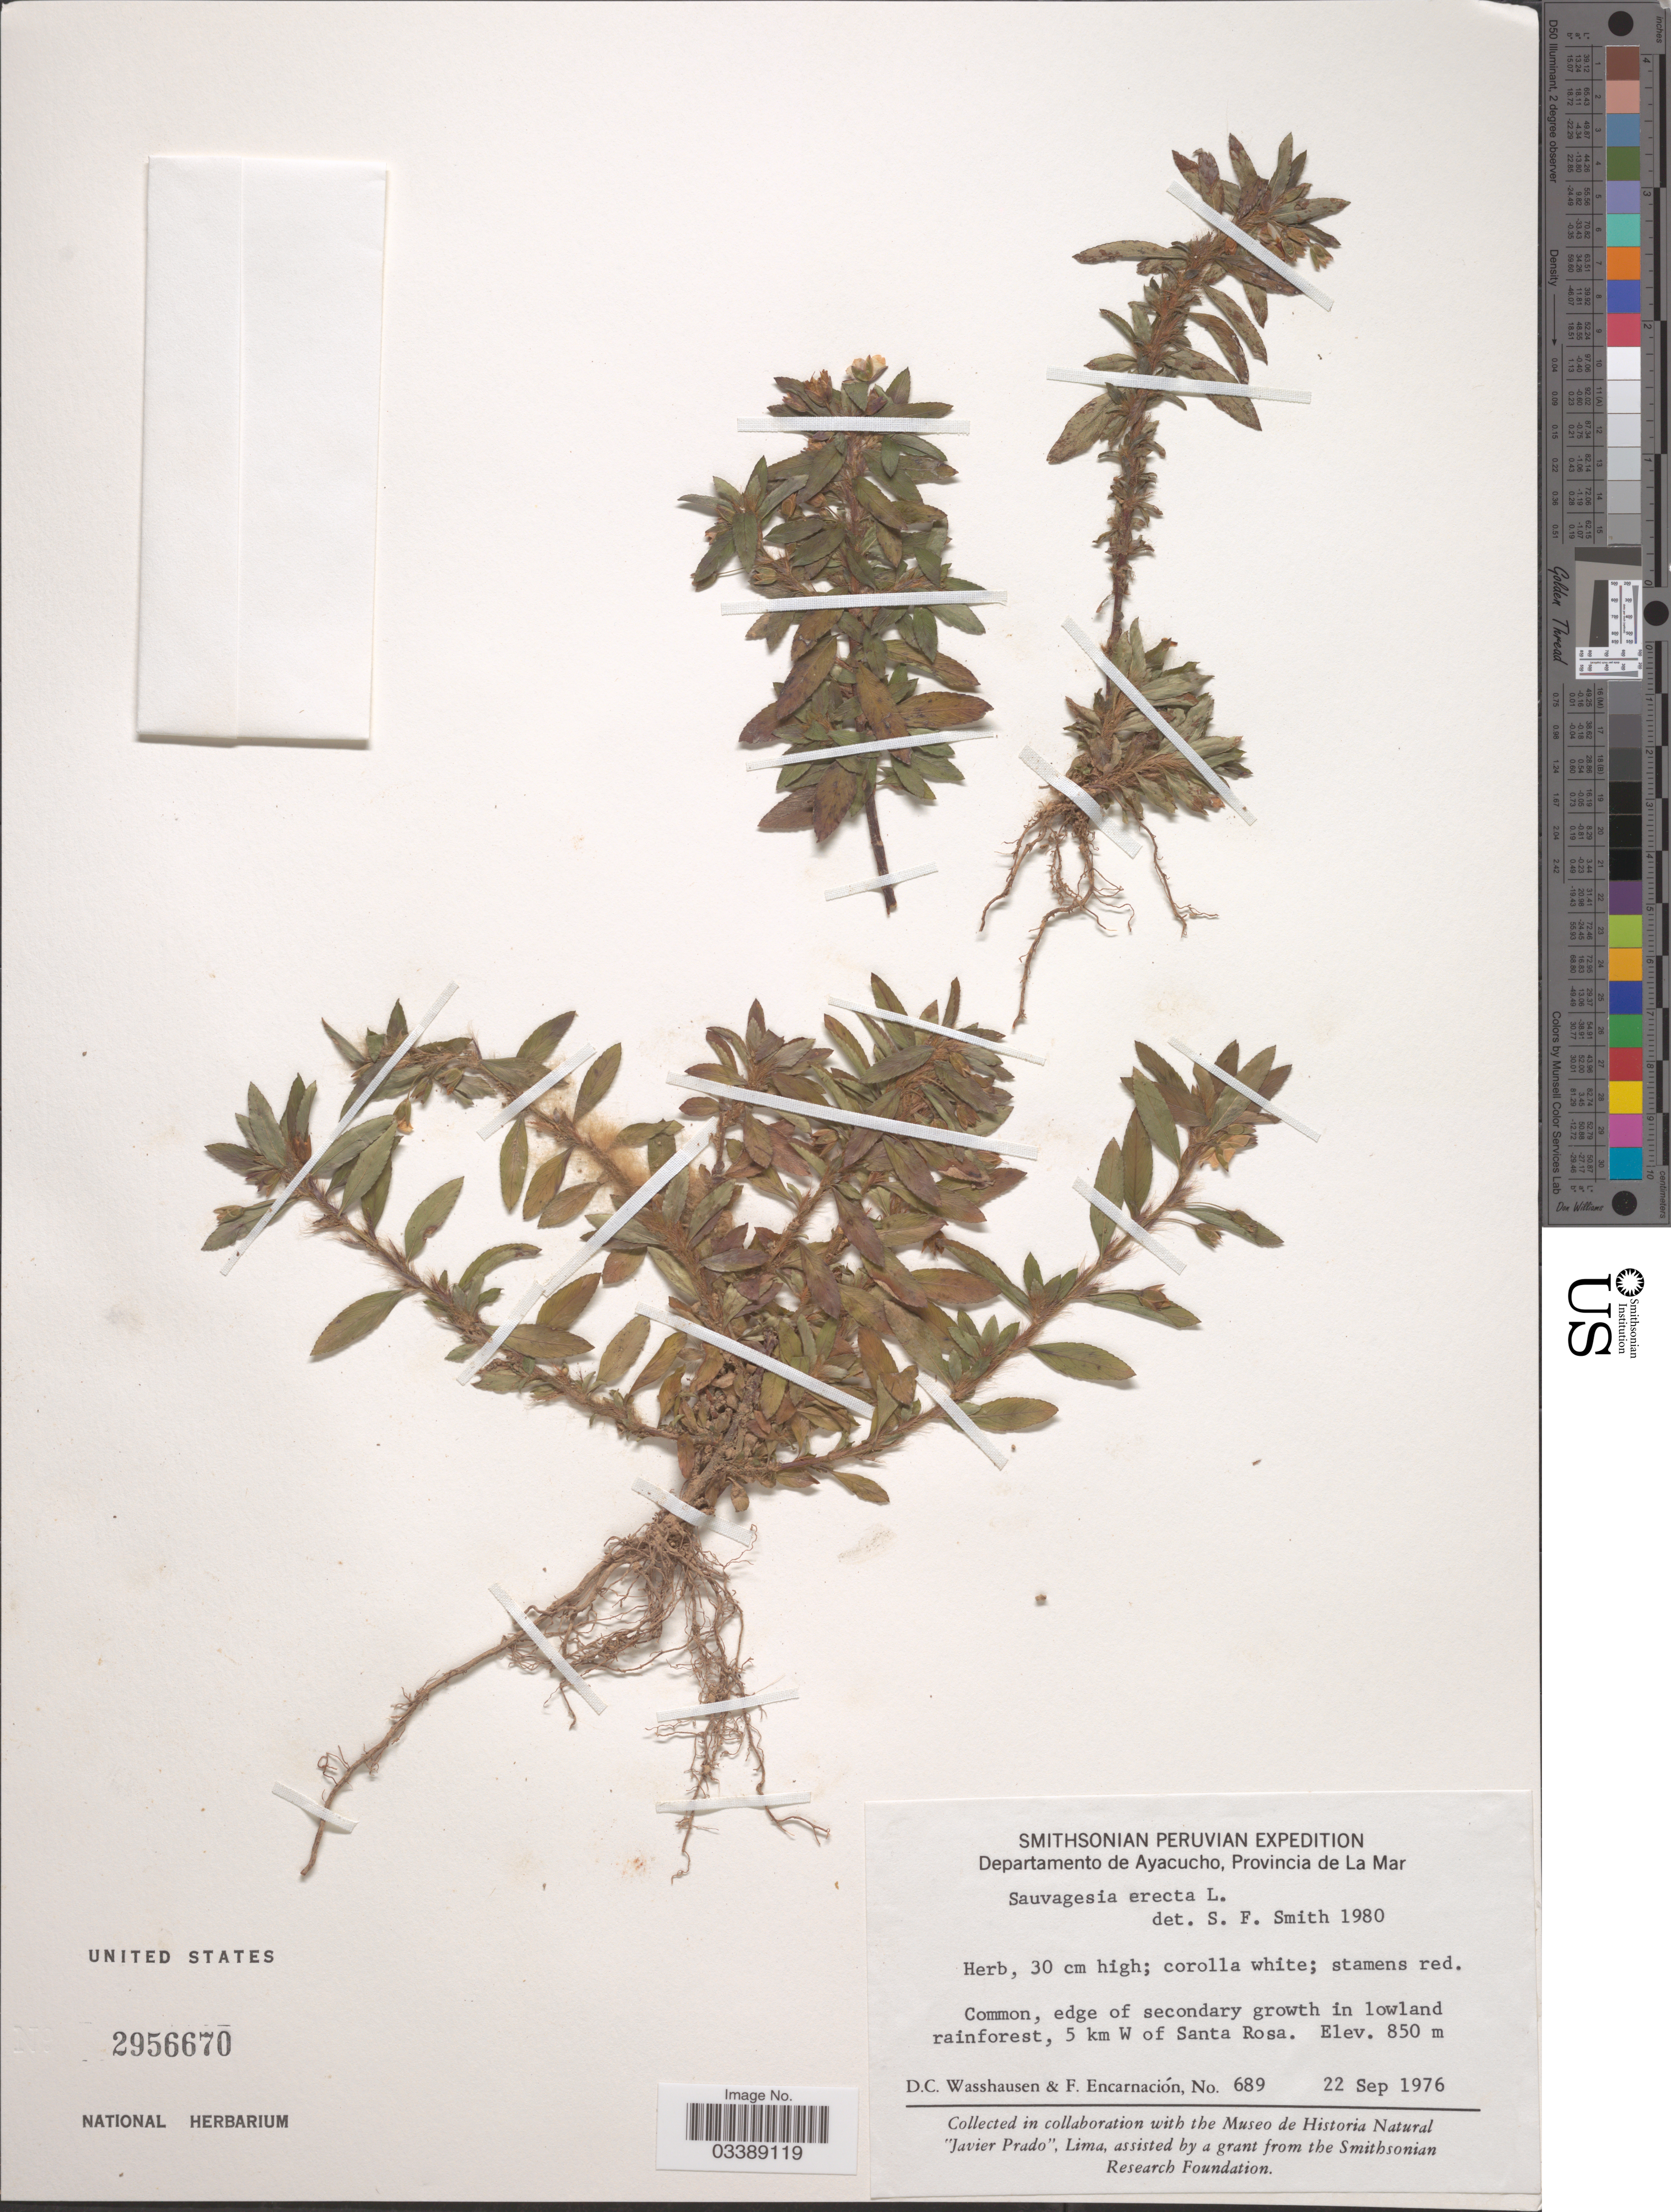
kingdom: Plantae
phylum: Tracheophyta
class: Magnoliopsida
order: Malpighiales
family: Ochnaceae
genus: Sauvagesia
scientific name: Sauvagesia erecta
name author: L.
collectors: D. C. Wasshausen & F. Encarnación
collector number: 689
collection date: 1976-09-22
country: Peru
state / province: Ayacucho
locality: Departamento Ayacucho, Provincia de La Mar. 5 km W of Santa Rosa.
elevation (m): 850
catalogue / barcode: US 2956670